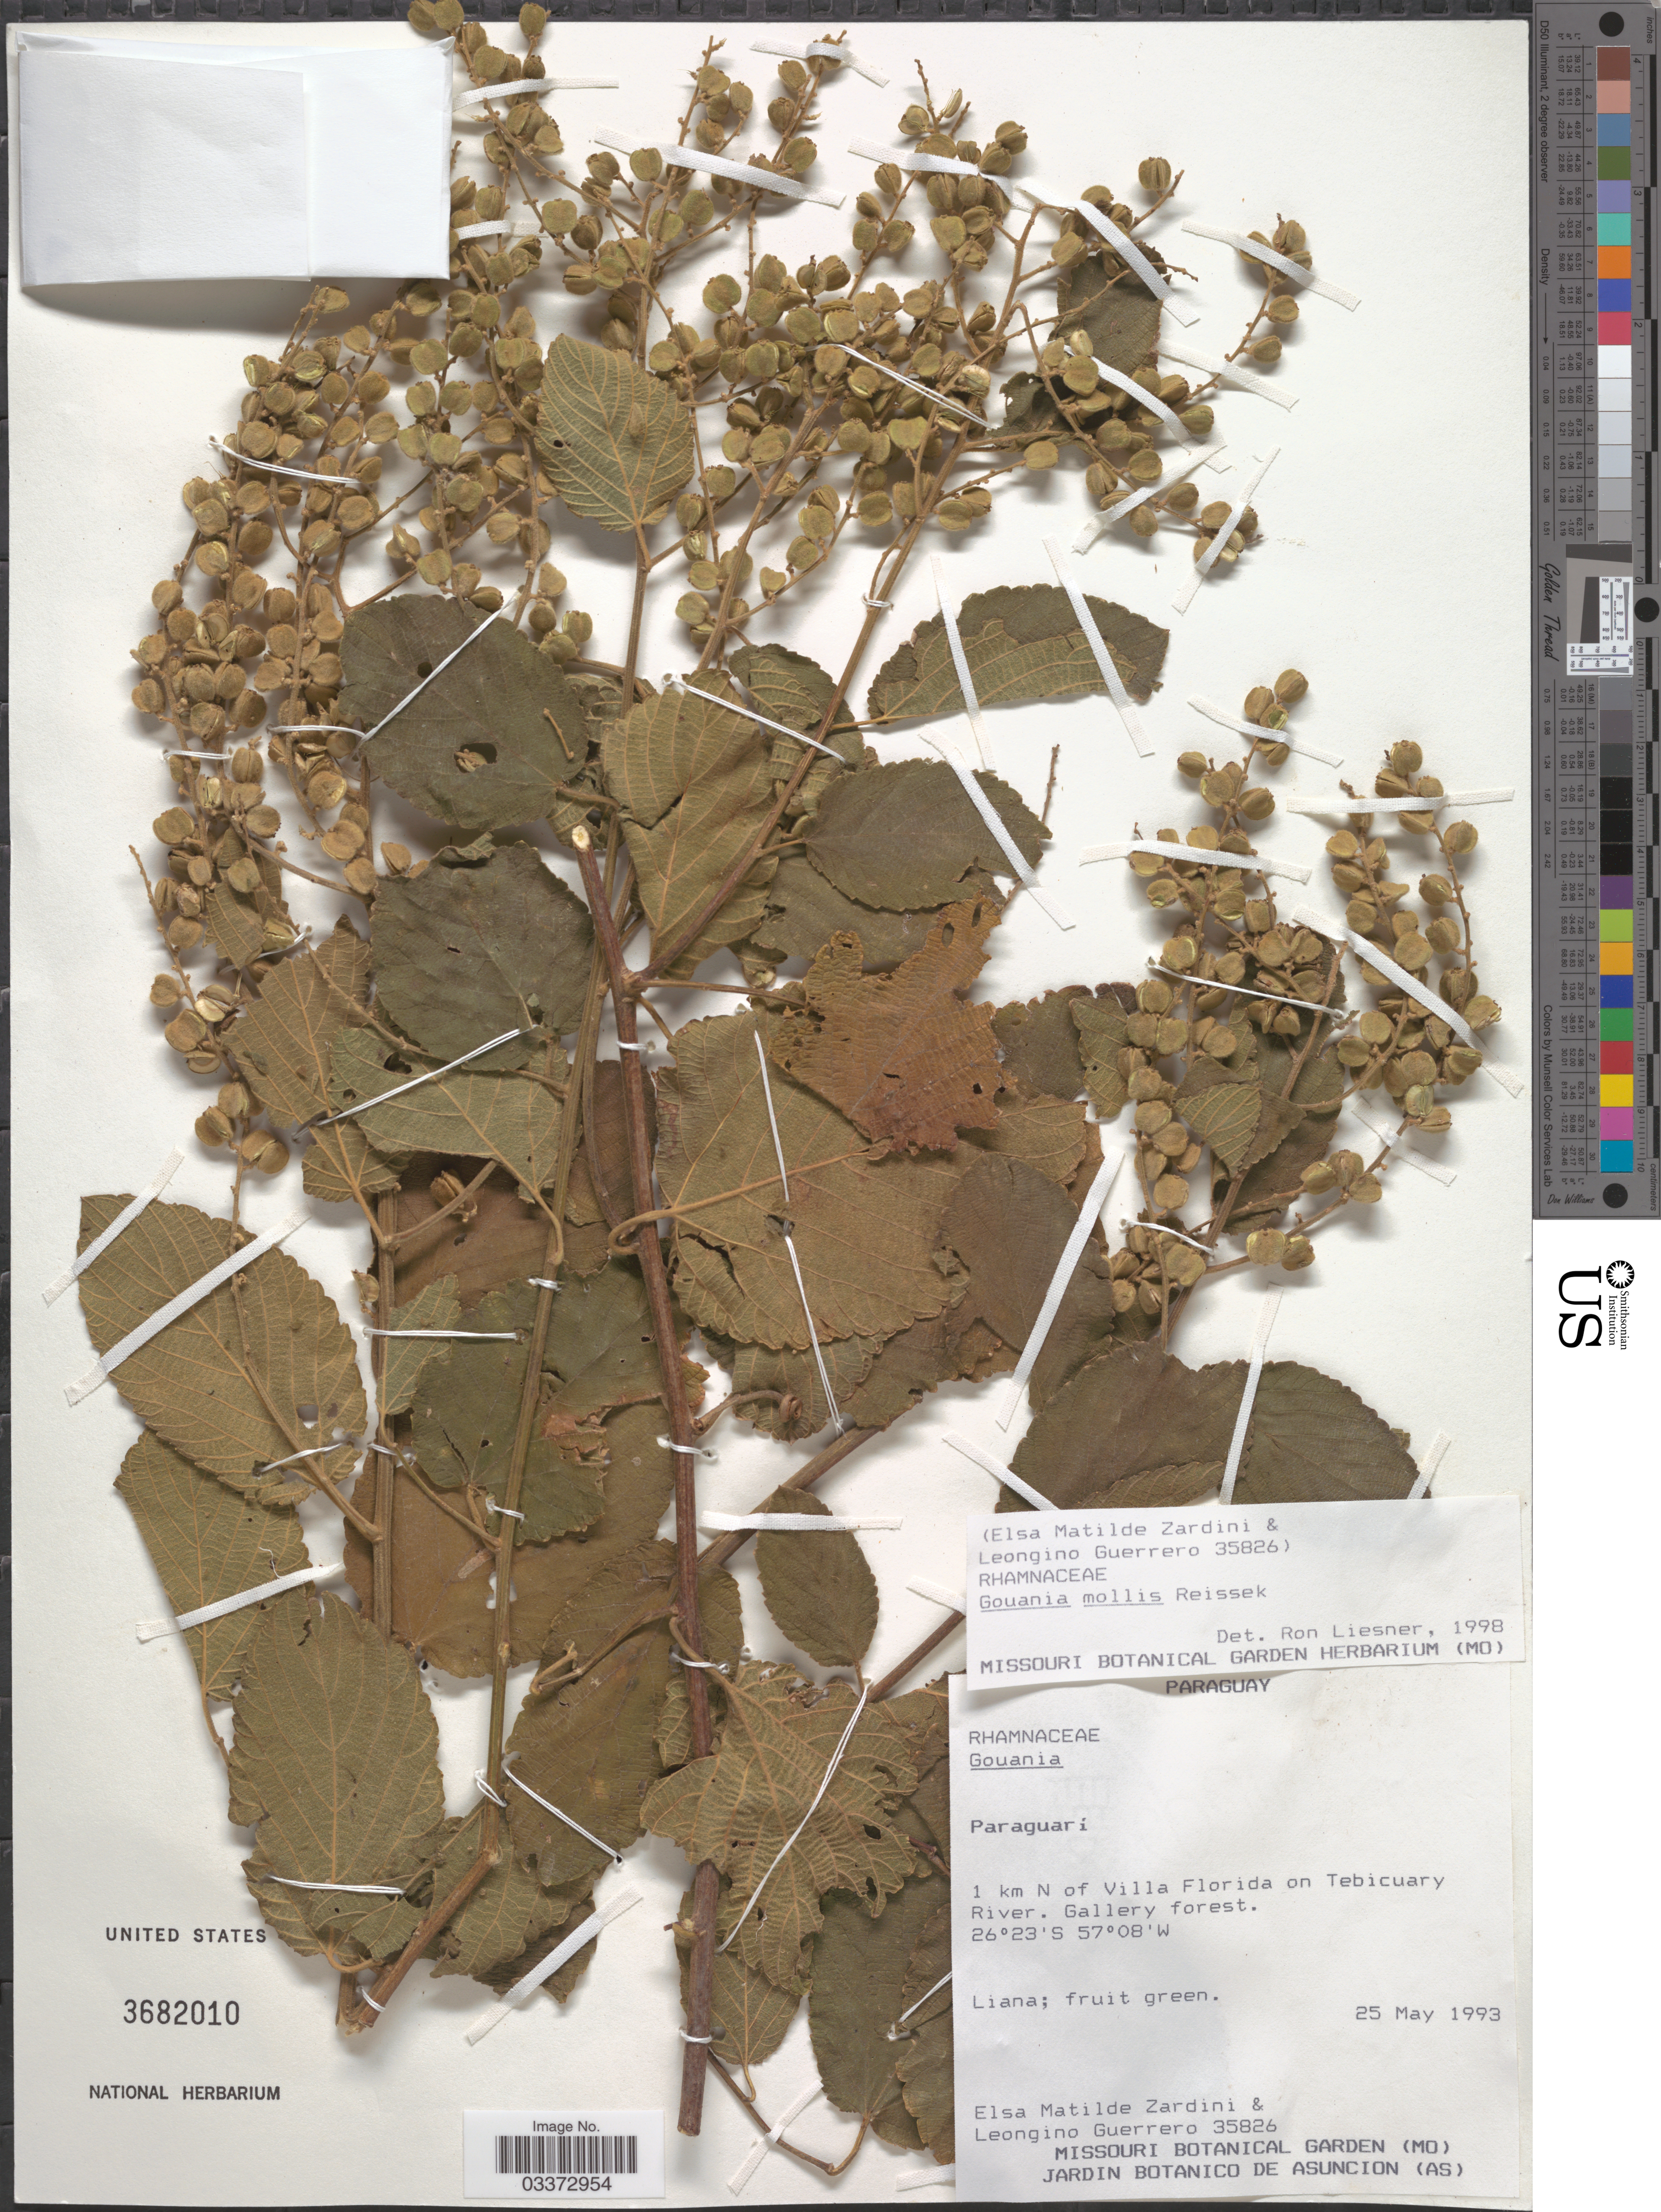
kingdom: Plantae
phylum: Tracheophyta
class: Magnoliopsida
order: Rosales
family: Rhamnaceae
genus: Gouania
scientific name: Gouania latifolia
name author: Reissek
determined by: Figueira, Mauricio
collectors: E. M. Zardini & L. Guerrero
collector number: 35826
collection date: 1993-05-25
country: Paraguay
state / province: Paraguari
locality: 1 km N of Villa Florida on Tebicuary River.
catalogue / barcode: US 3682010